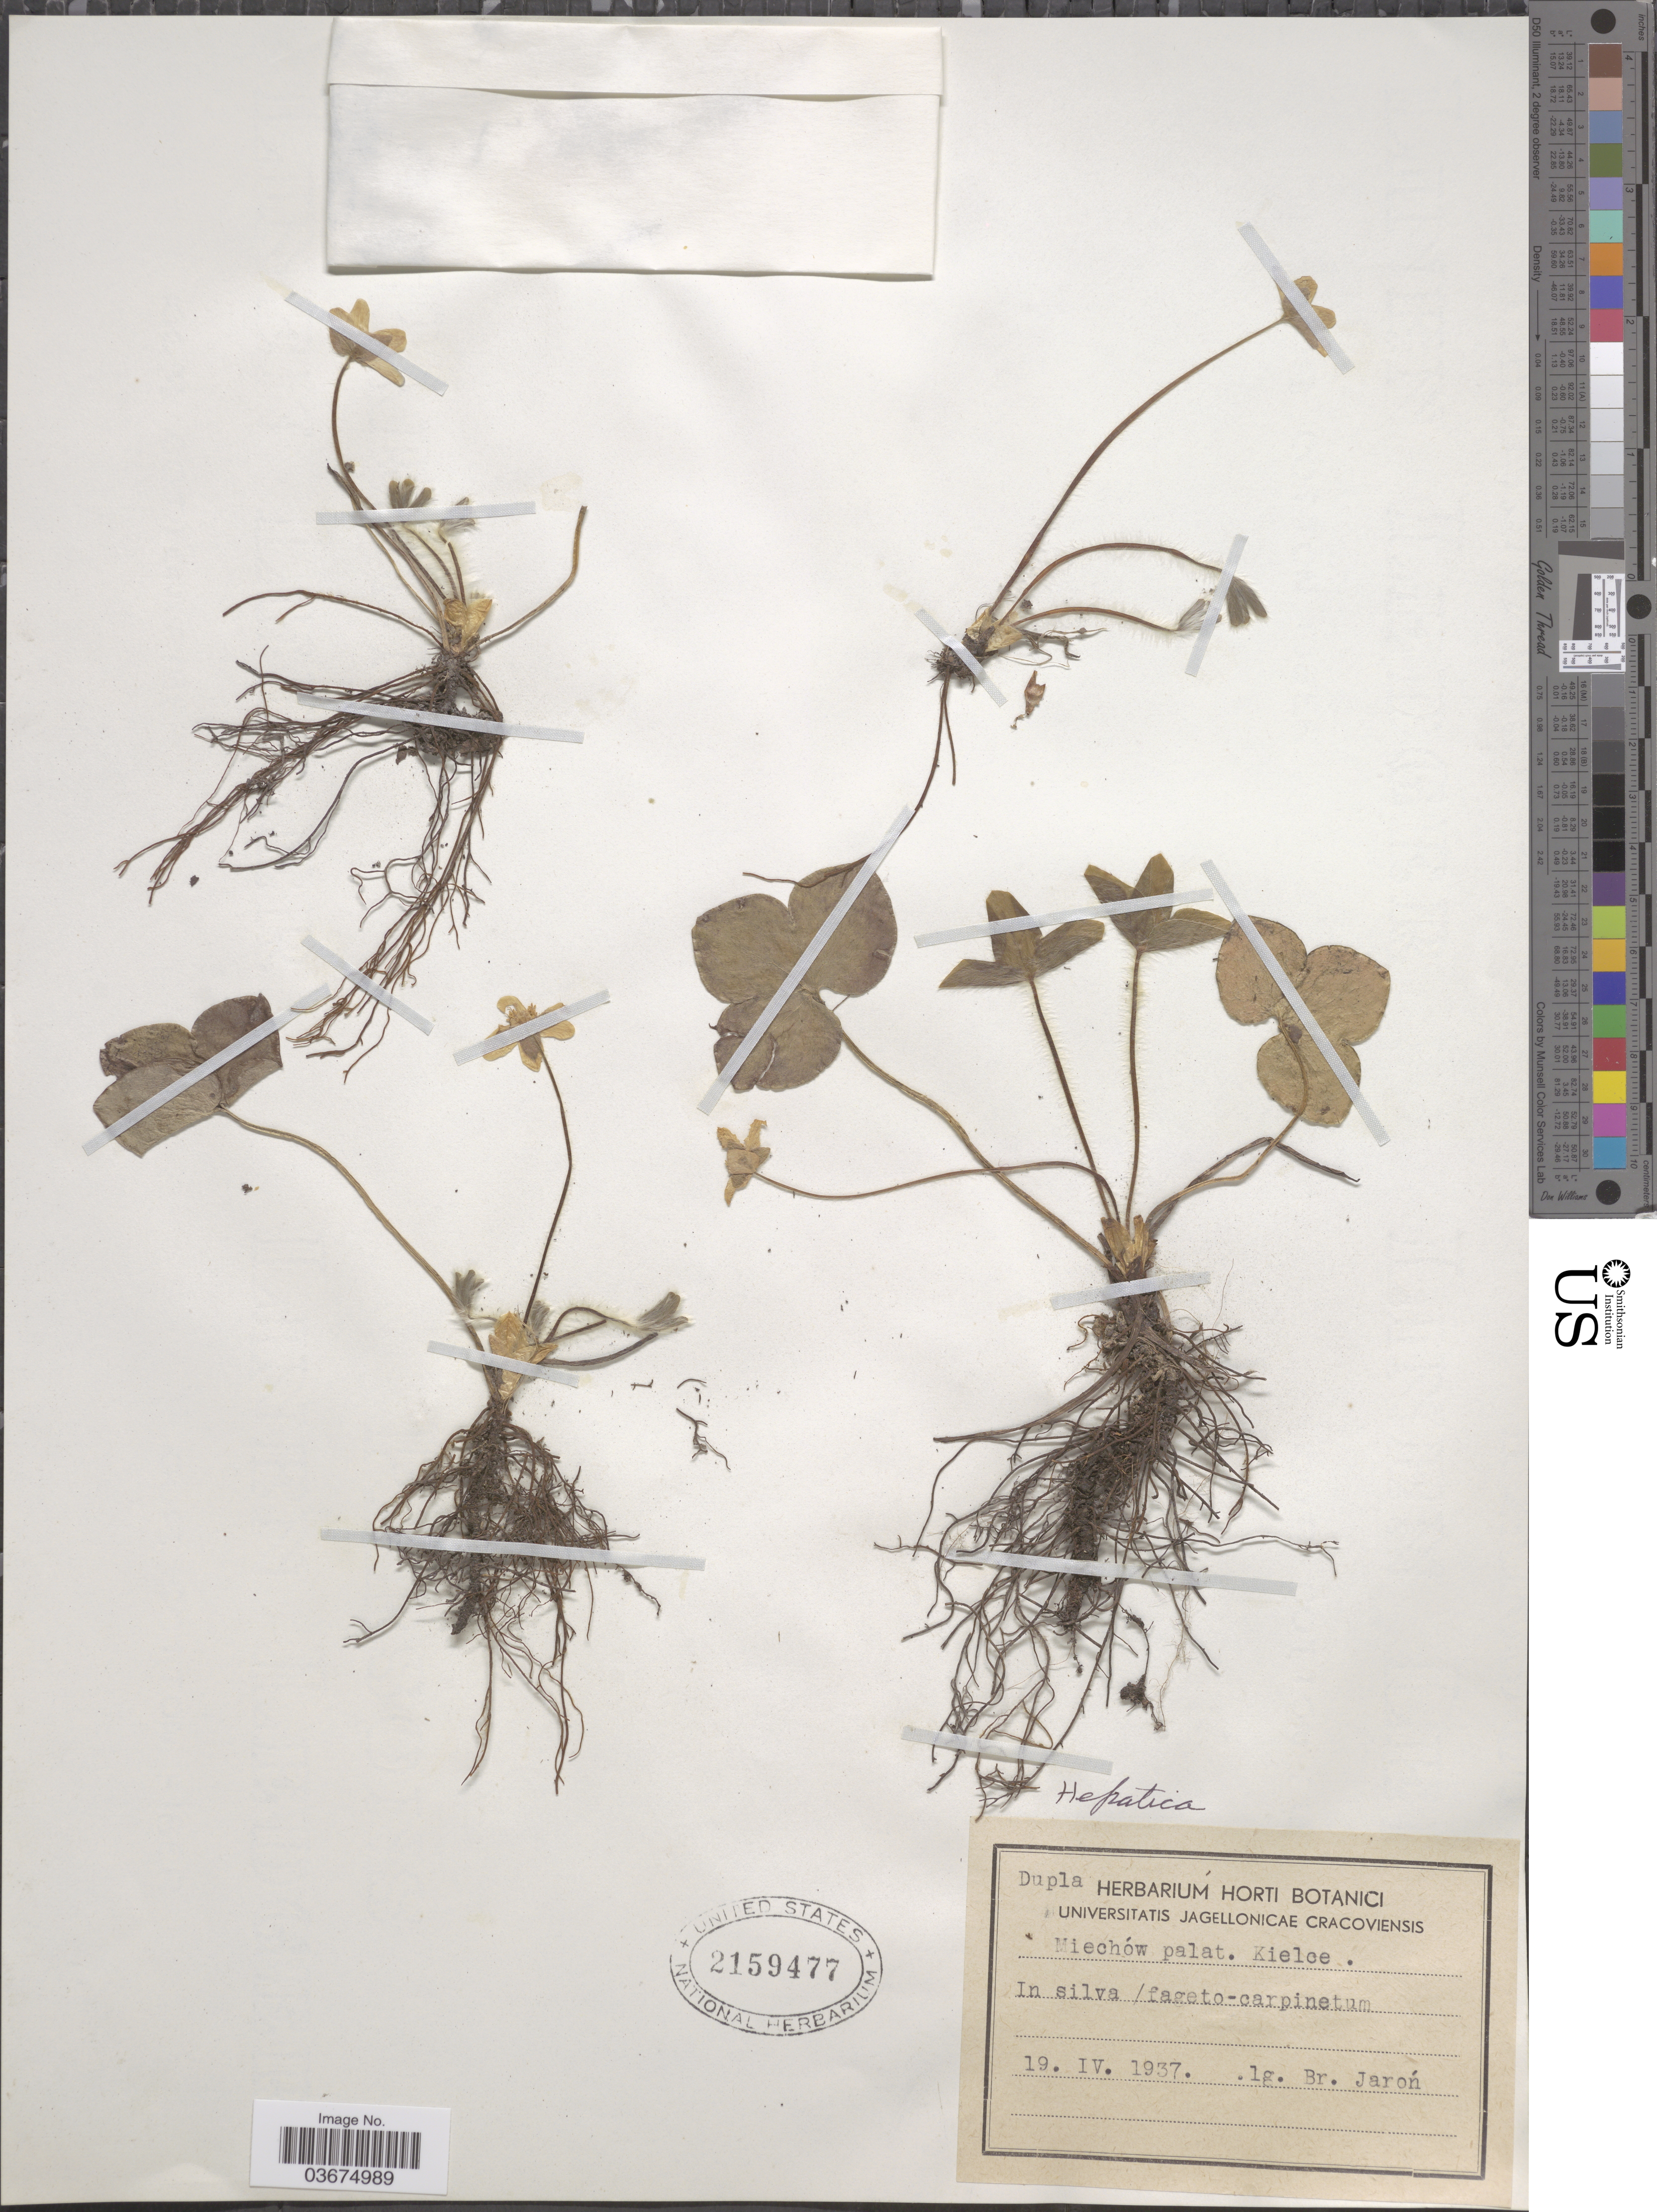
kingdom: Plantae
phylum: Tracheophyta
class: Magnoliopsida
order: Ranunculales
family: Ranunculaceae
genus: Hepatica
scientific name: Hepatica sp.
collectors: B. Jaron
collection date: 1937-04-19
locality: In silva.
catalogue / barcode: US 2159477